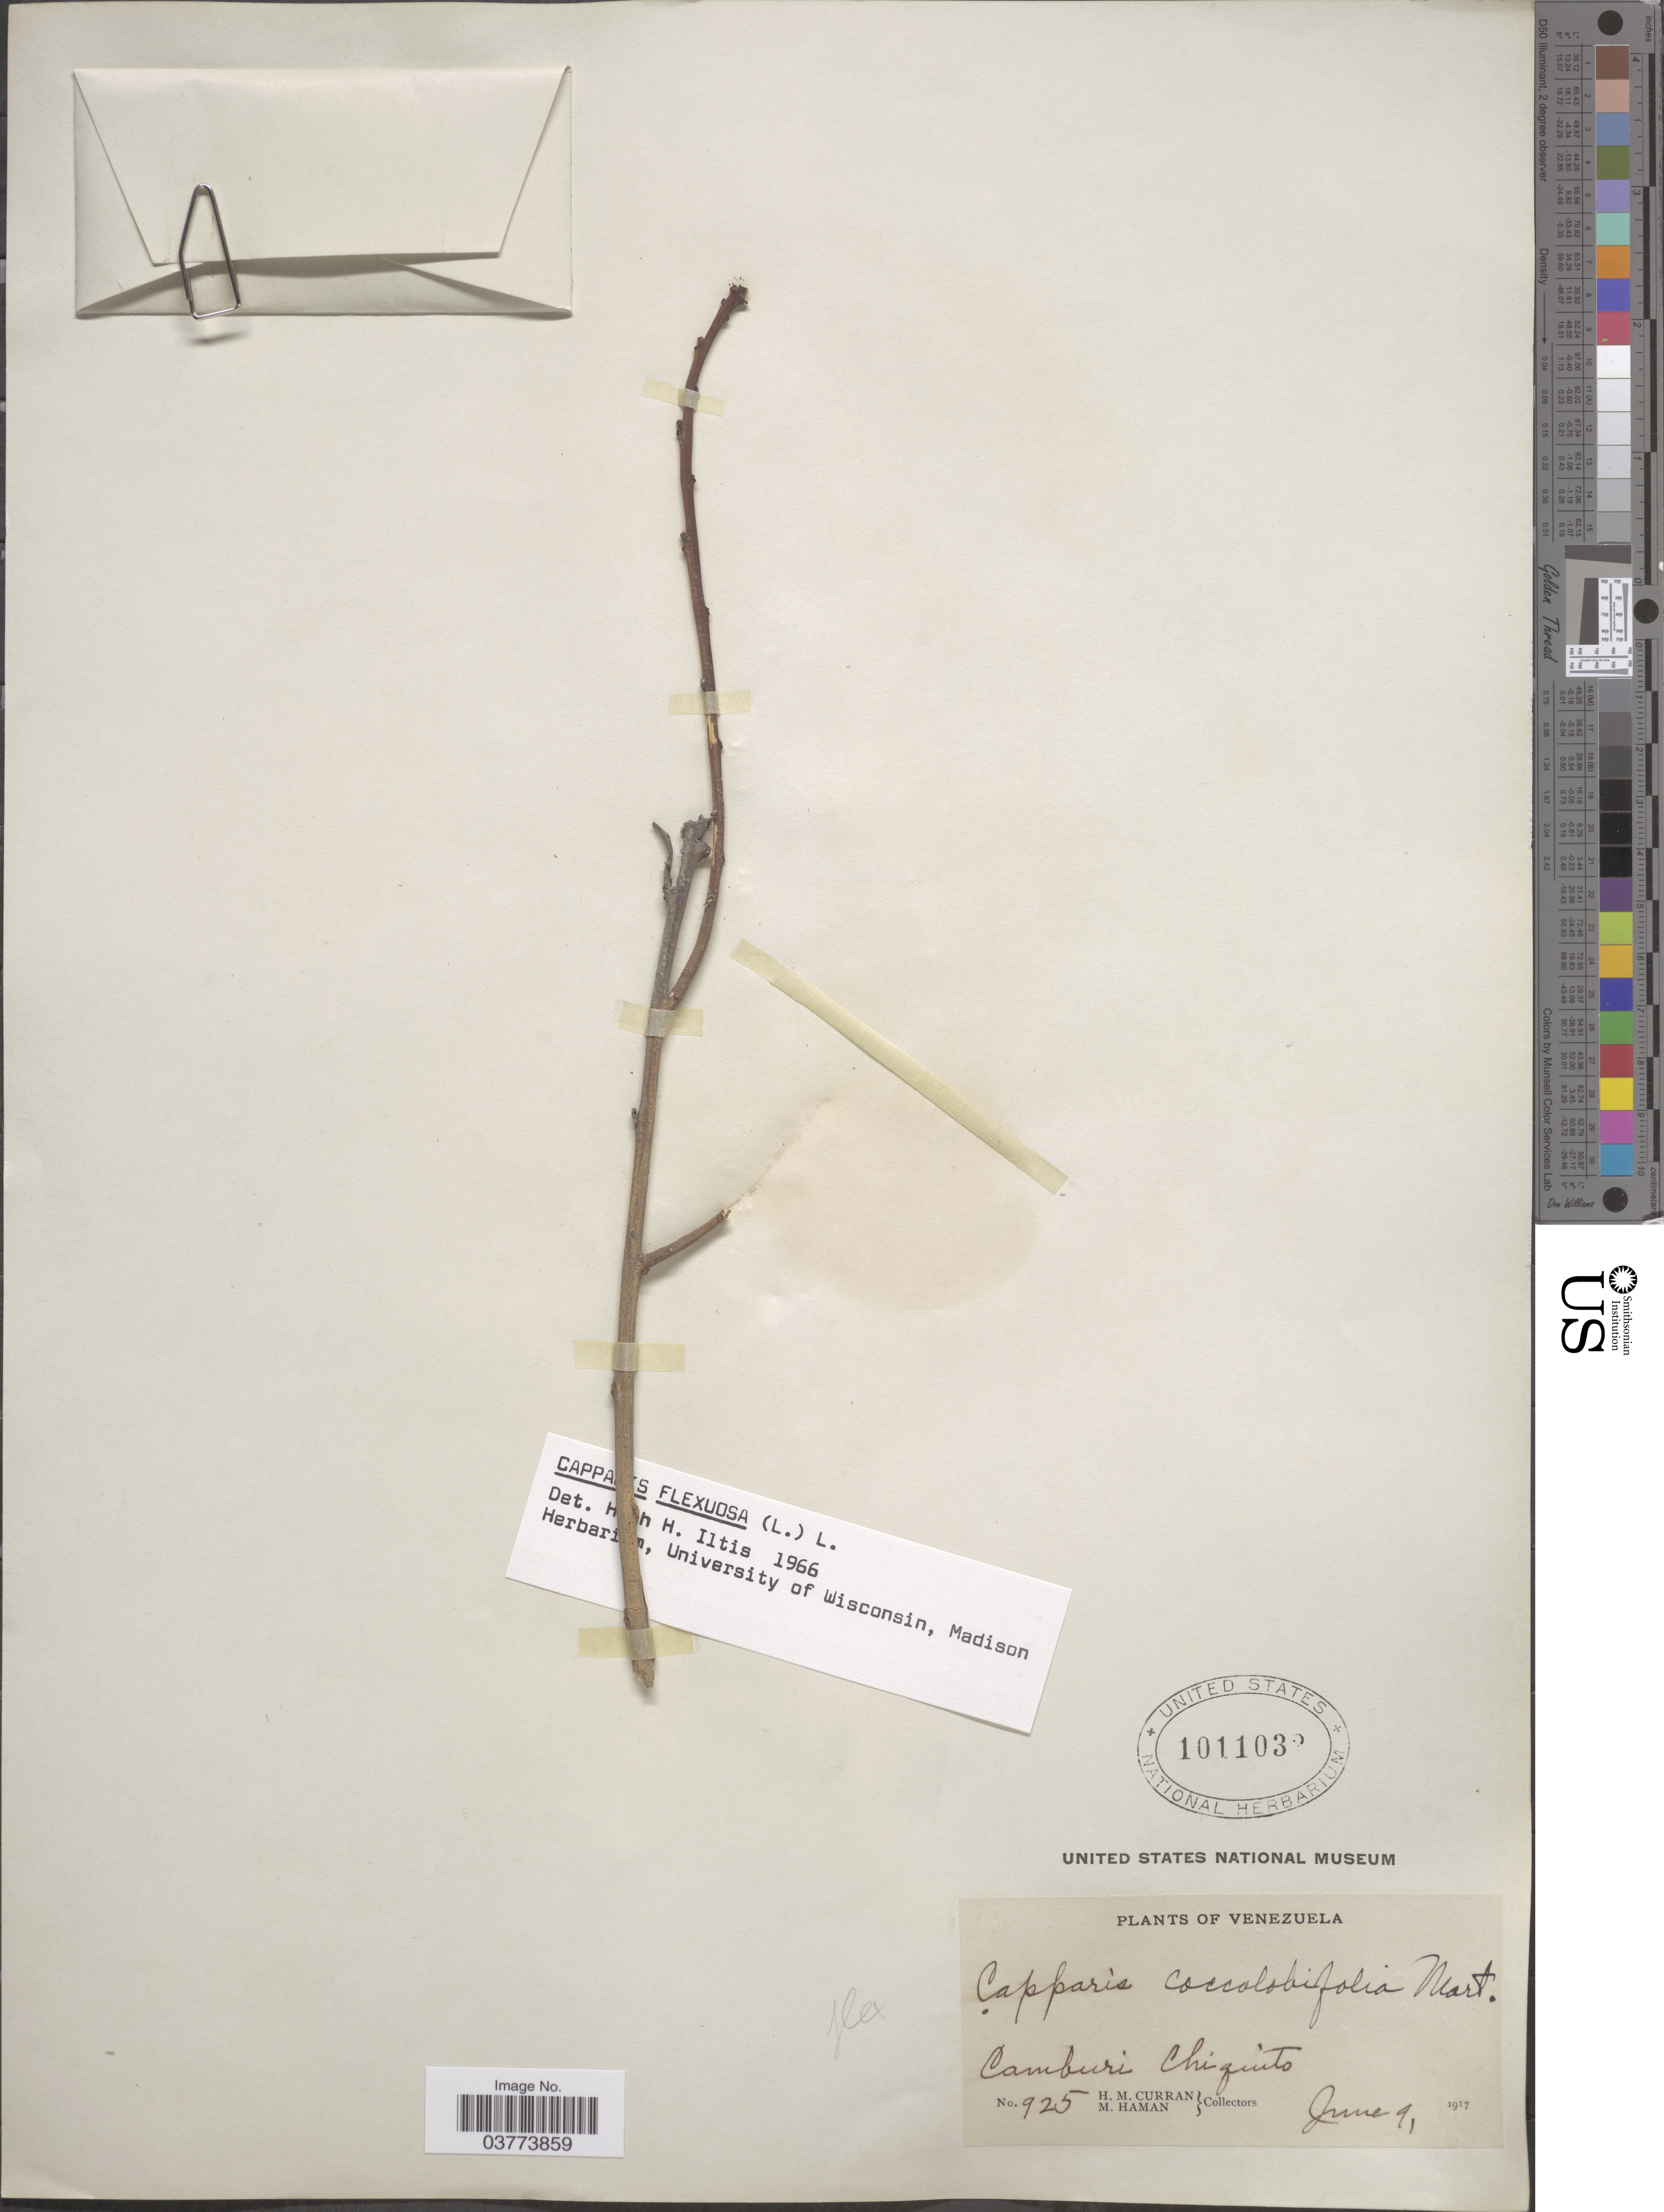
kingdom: Plantae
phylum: Tracheophyta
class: Magnoliopsida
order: Brassicales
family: Capparaceae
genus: Cynophalla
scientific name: Cynophalla flexuosa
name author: (L.) J. Presl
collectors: H. M. Curran & M. Haman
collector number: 925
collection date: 1917-06-09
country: Venezuela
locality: Camburi Chiquito.